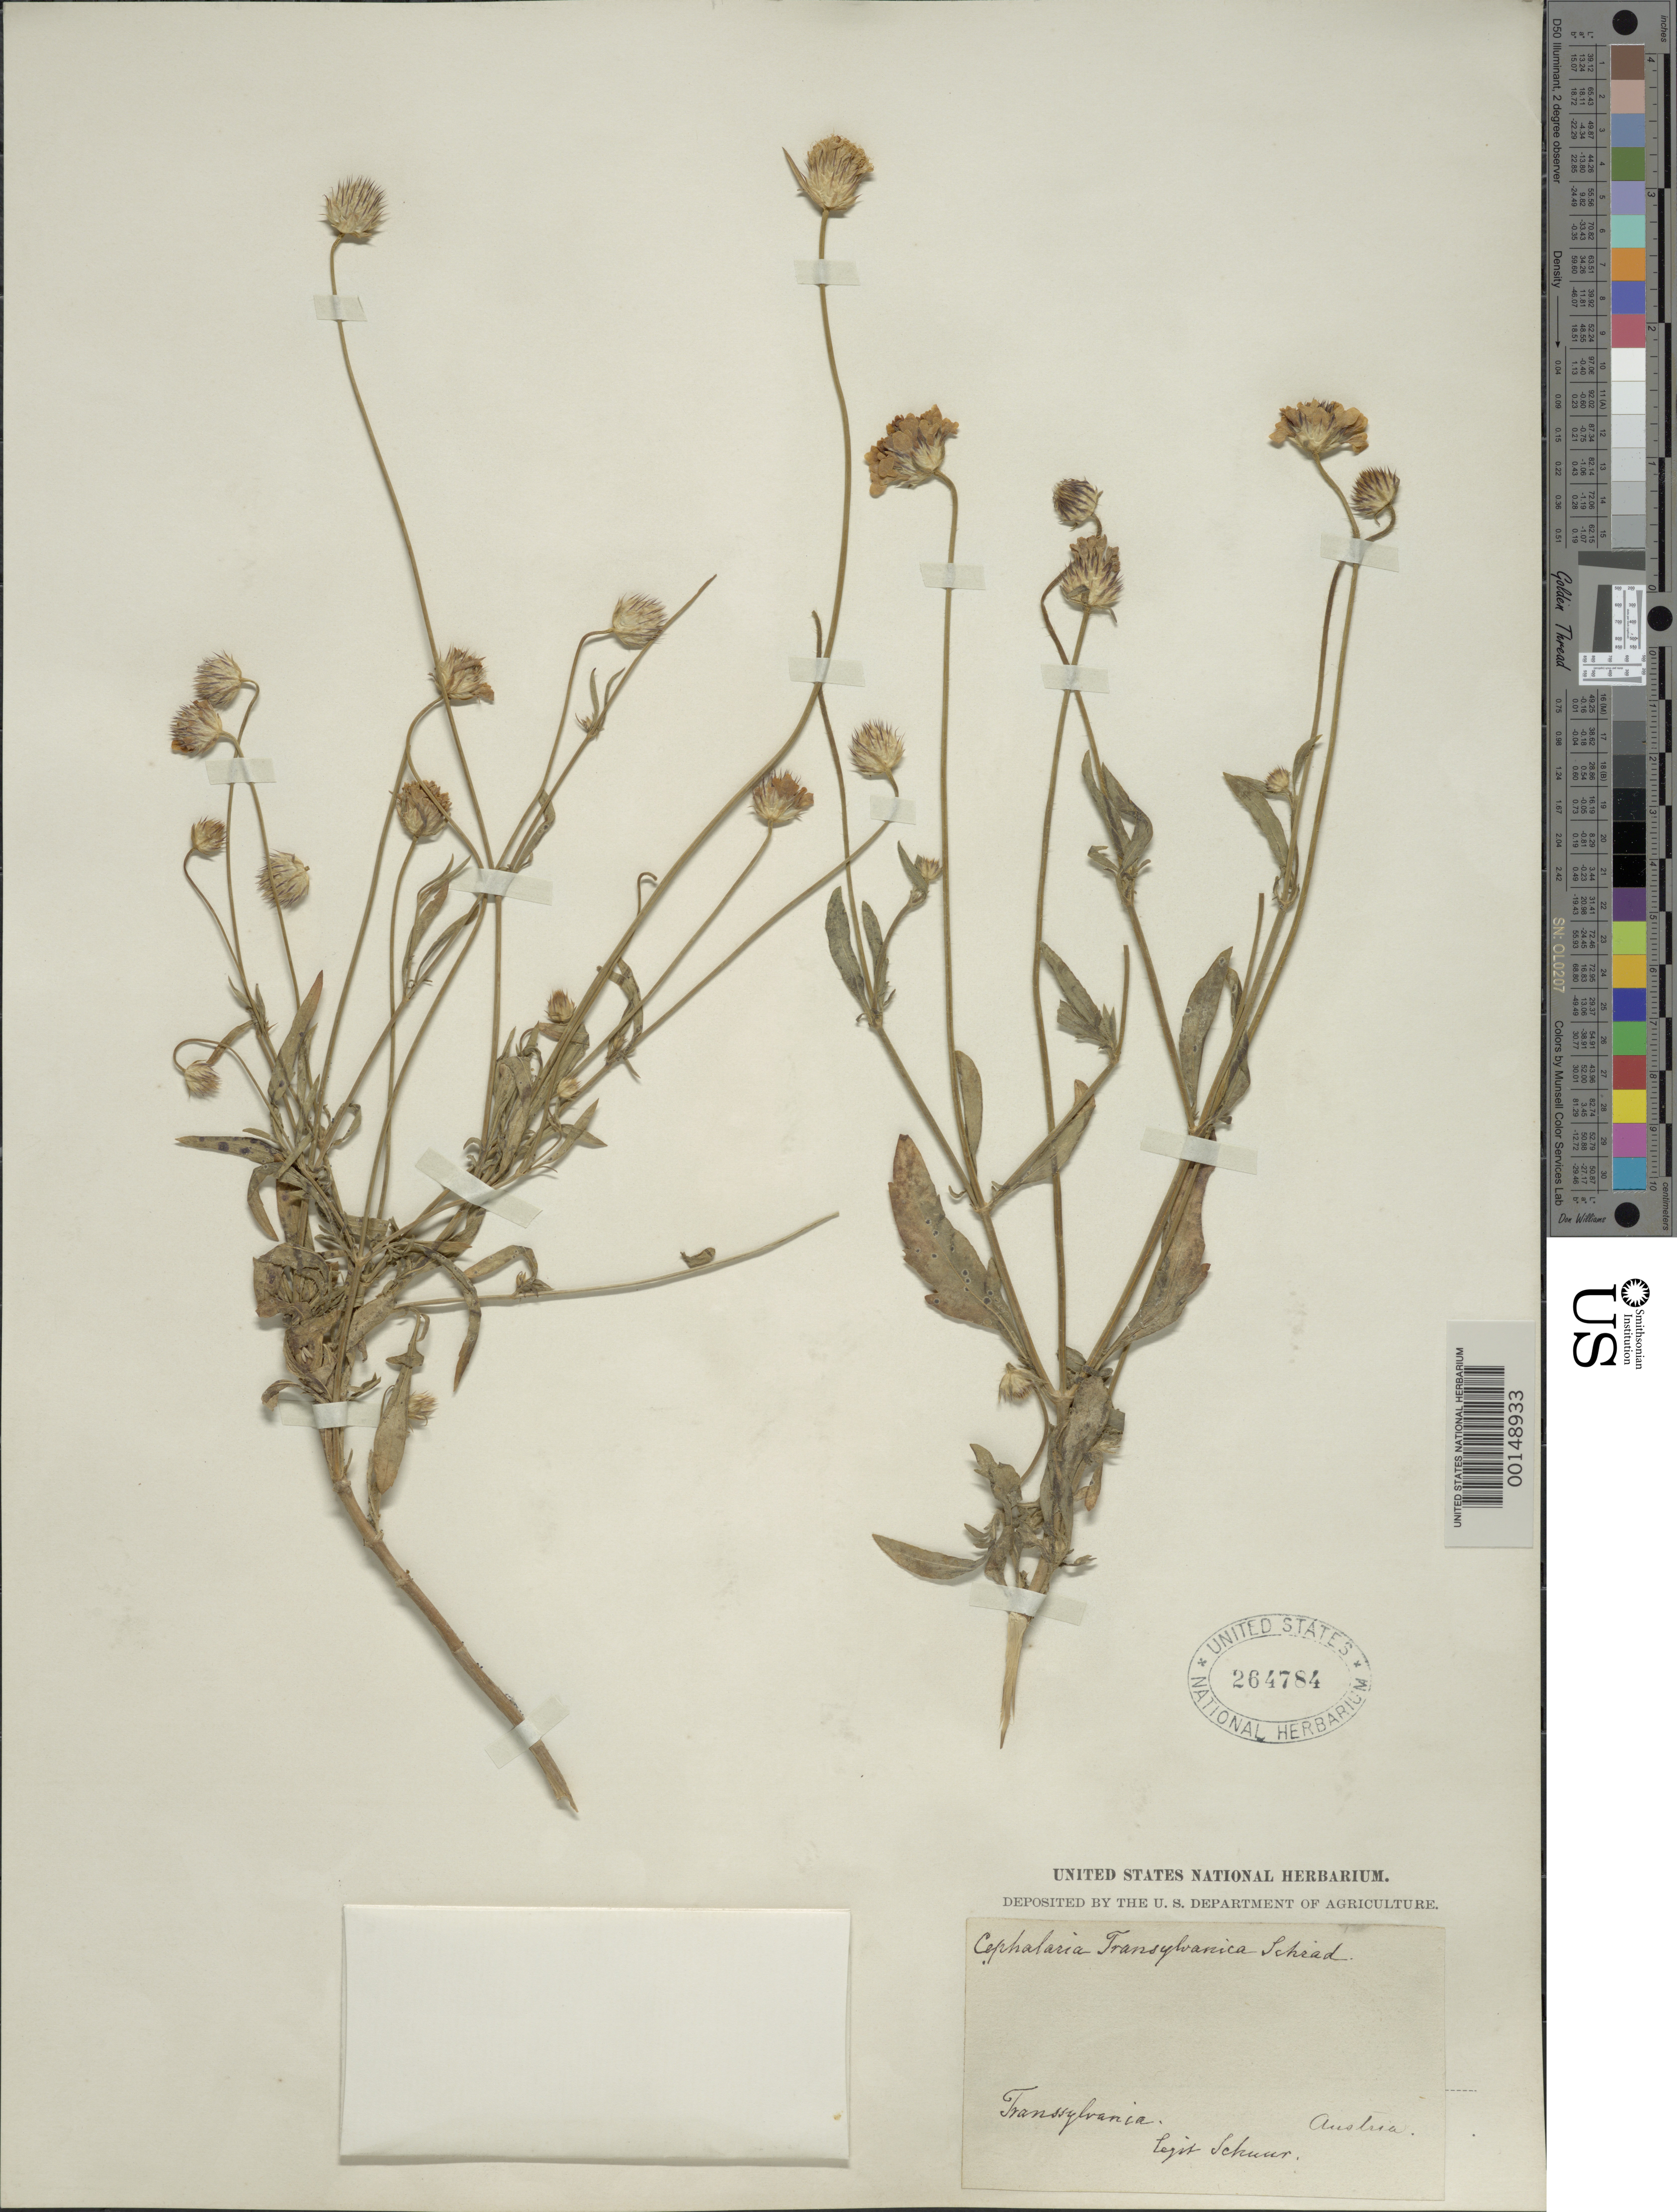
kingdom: Plantae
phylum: Tracheophyta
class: Magnoliopsida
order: Dipsacales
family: Caprifoliaceae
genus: Cephalaria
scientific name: Cephalaria transylvanica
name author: (L.) Roem. & Schult.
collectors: -. Schuur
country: Austria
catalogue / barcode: US 264784